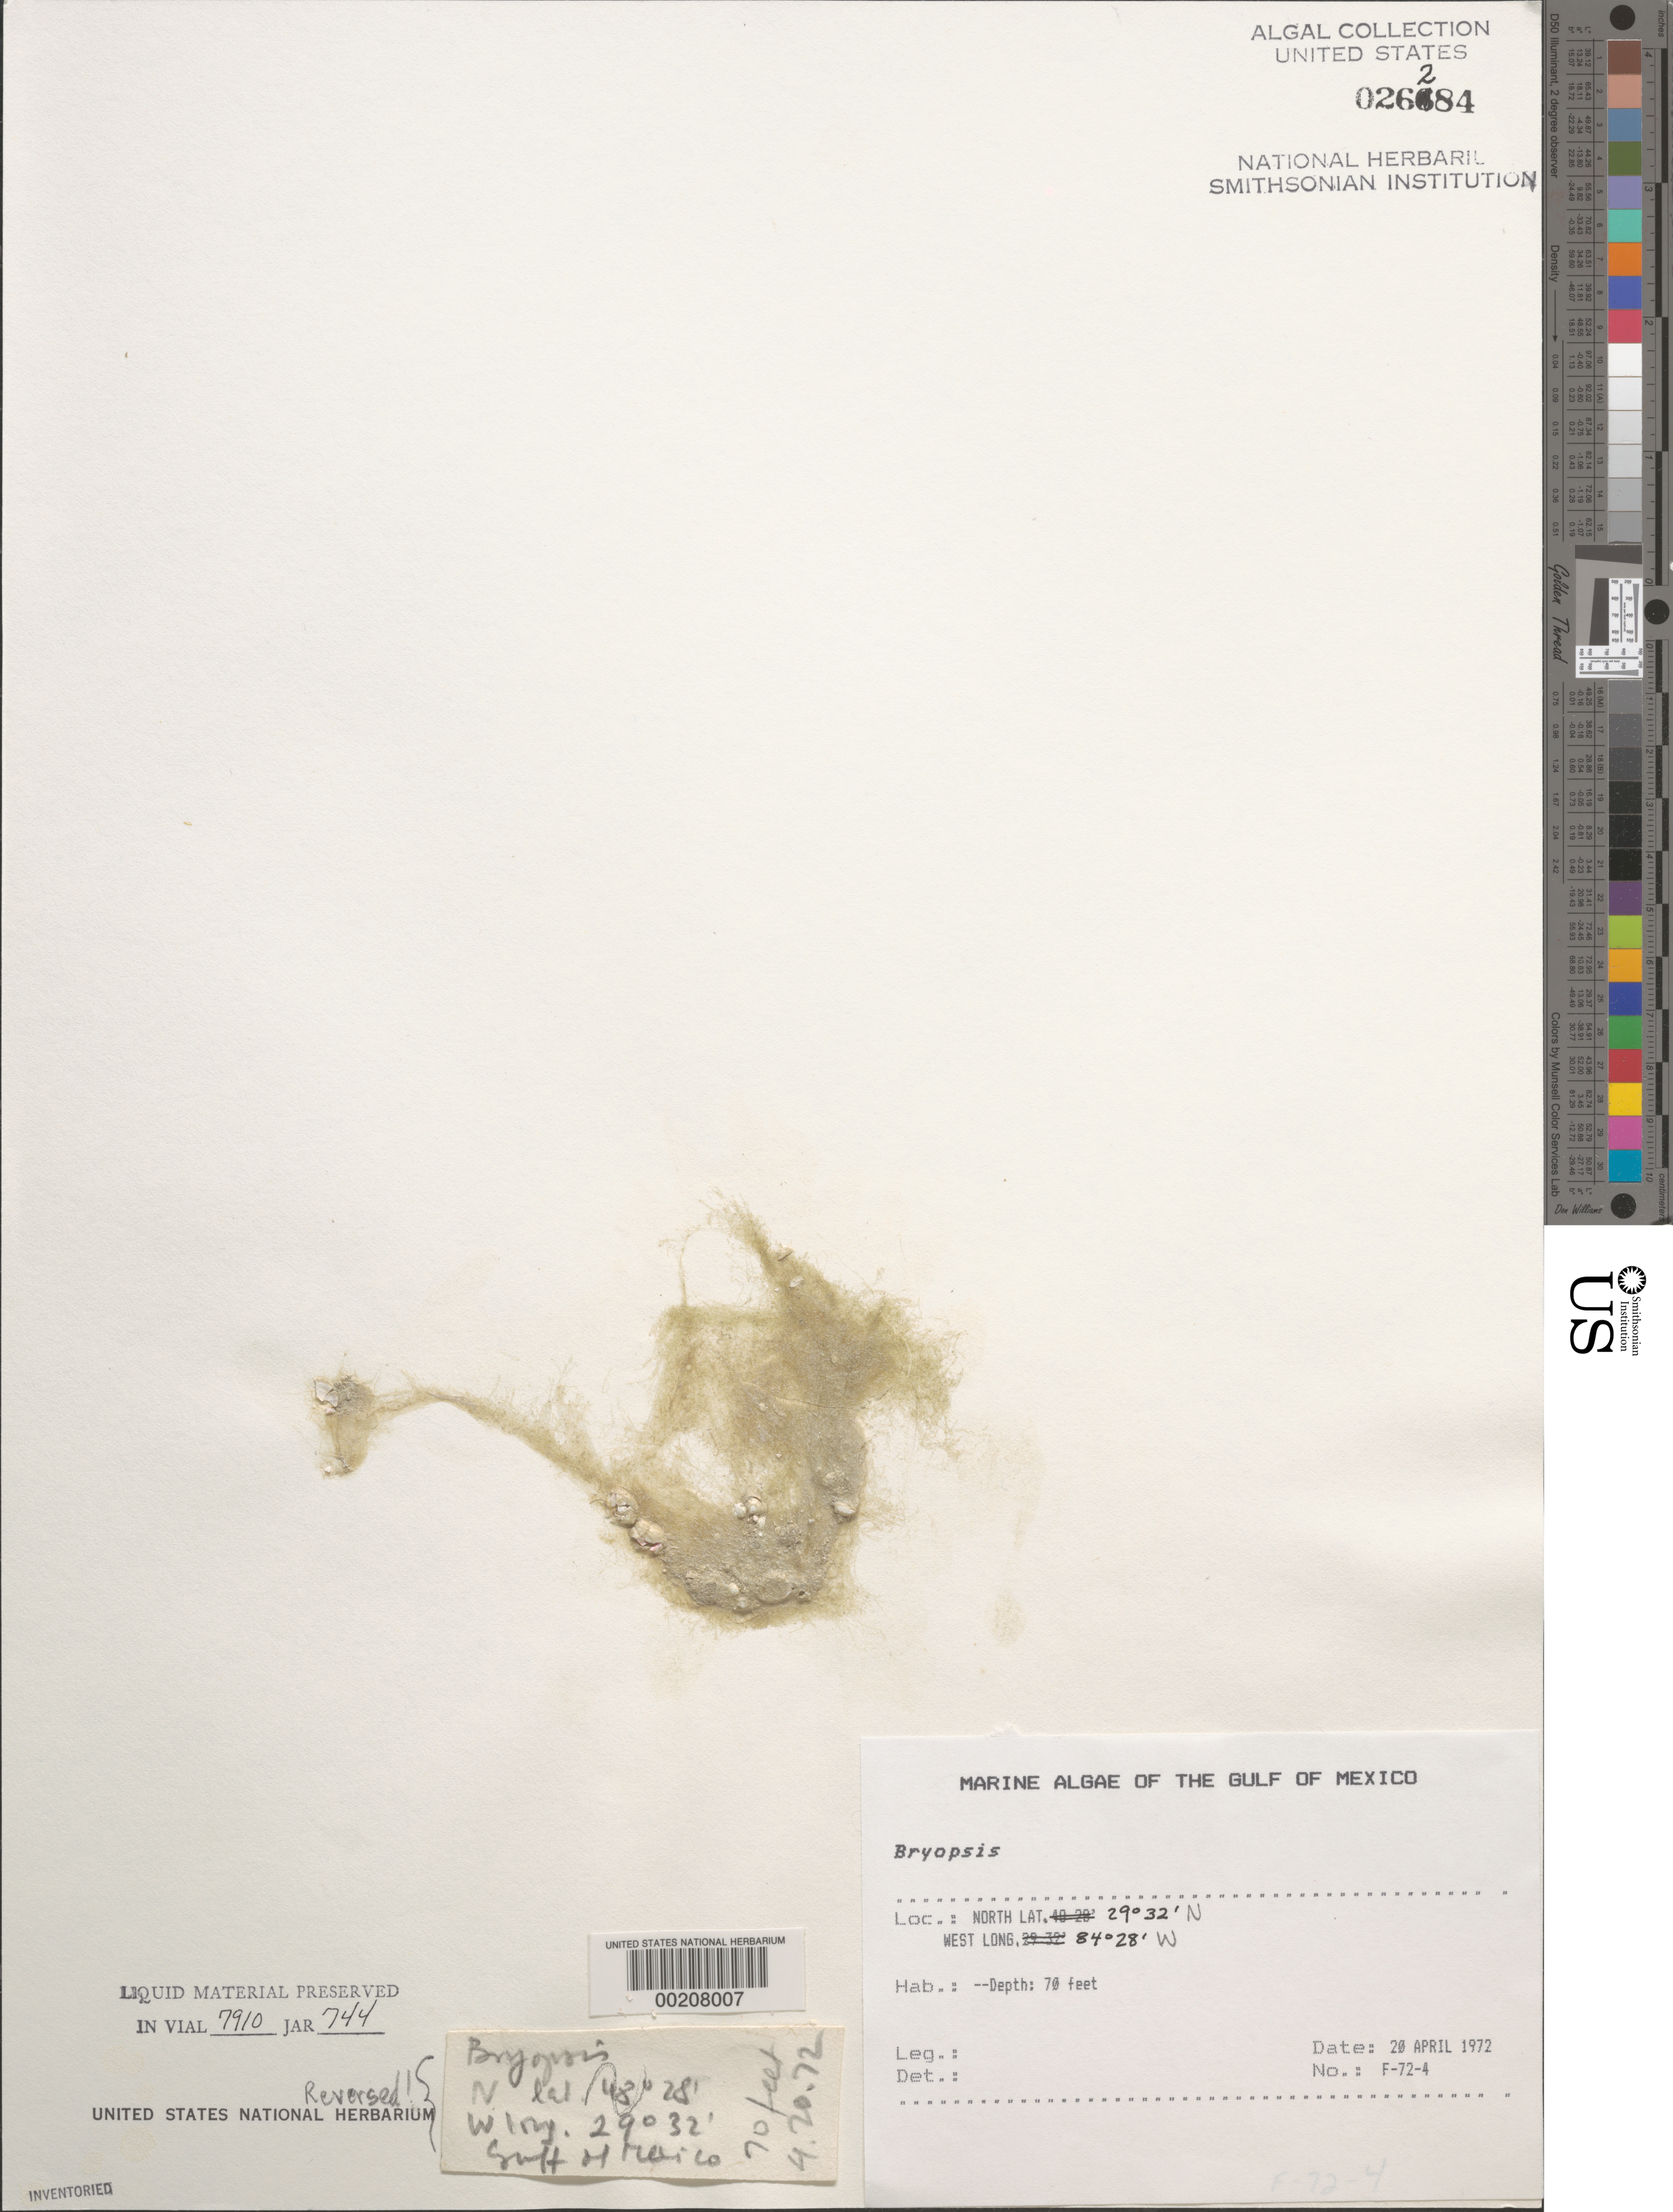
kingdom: Plantae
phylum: Chlorophyta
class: Ulvophyceae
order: Bryopsidales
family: Bryopsidaceae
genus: Bryopsis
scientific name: Bryopsis sp.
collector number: F-72-4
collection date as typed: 20 Apr 1972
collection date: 1972-04-20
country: United States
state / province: Florida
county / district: Franklin County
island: St. George Island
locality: Gulf of Mexico near St. George Island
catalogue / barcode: US 26284